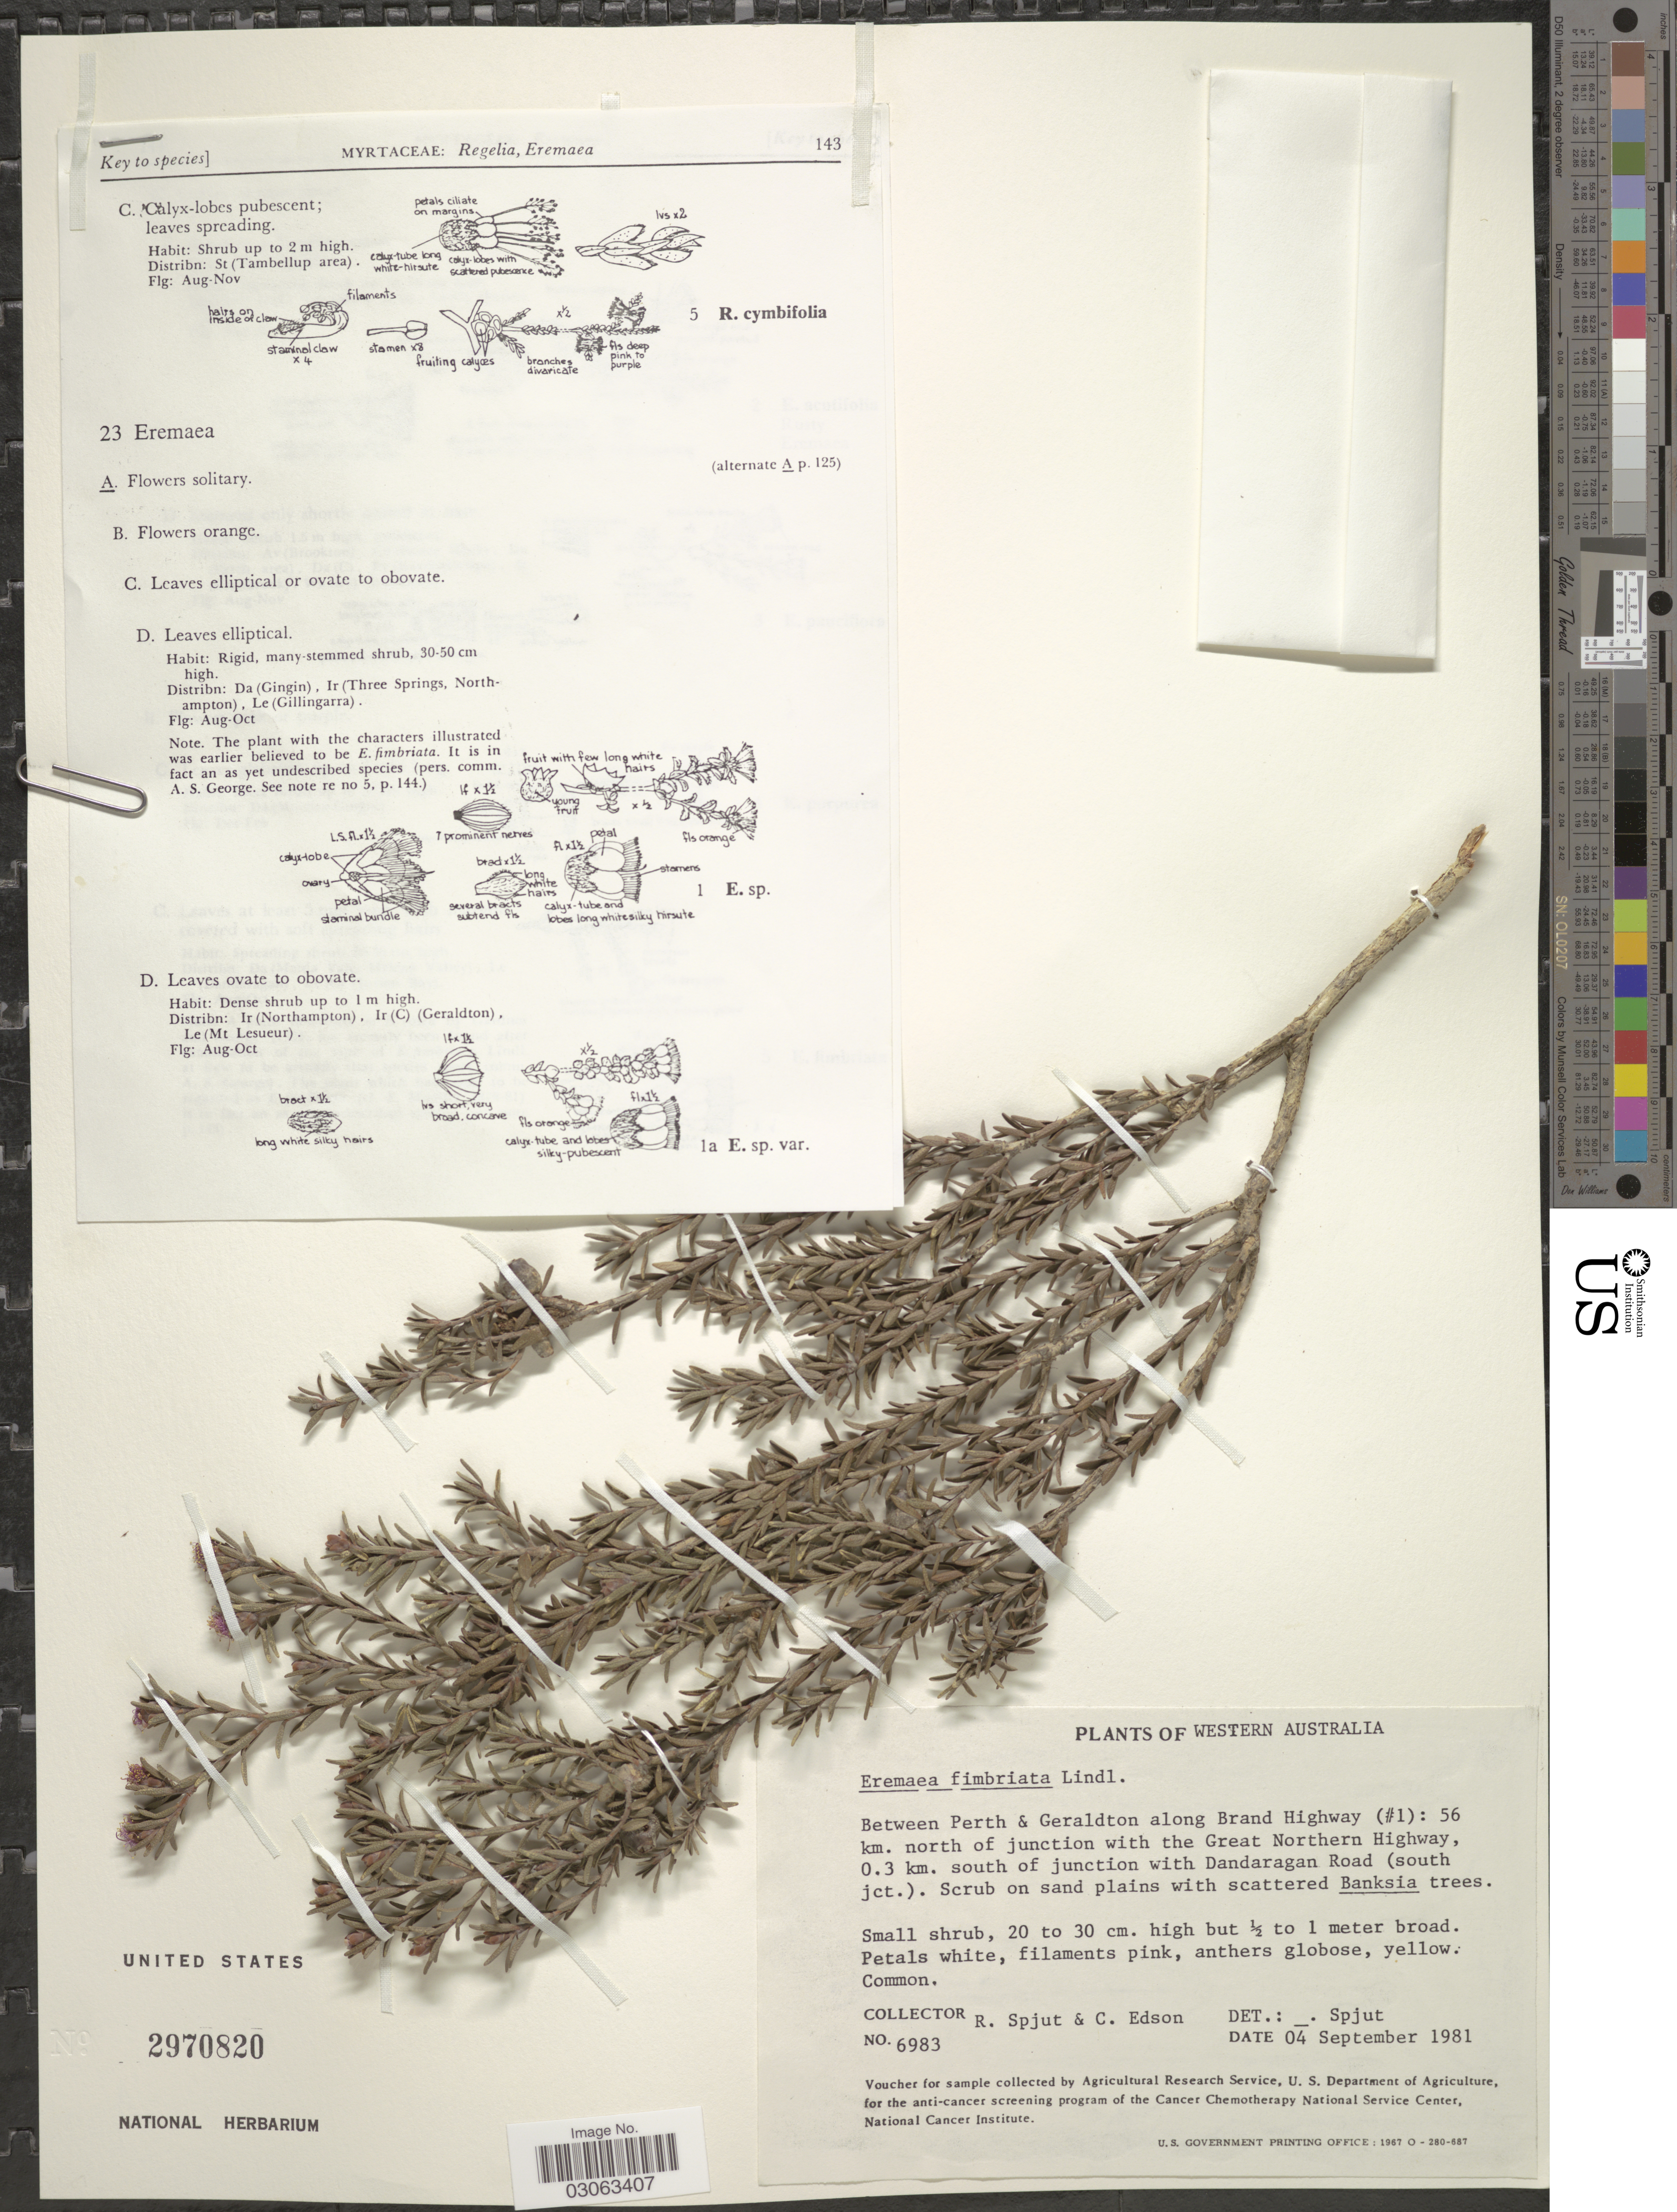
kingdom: Plantae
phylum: Tracheophyta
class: Magnoliopsida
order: Myrtales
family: Myrtaceae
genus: Eremaea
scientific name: Eremaea fimbriata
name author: Lindl.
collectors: R. Spjut & C. Edson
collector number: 6983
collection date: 1981-09-04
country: Australia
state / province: Western Australia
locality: Between Perth & Geraldton along Brand Highway (#1) : 56 km. north of junction with the Great Northern Highway, 0.3 km. south of junction with Dandaragan Road (south jct.).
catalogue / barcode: US 2970820